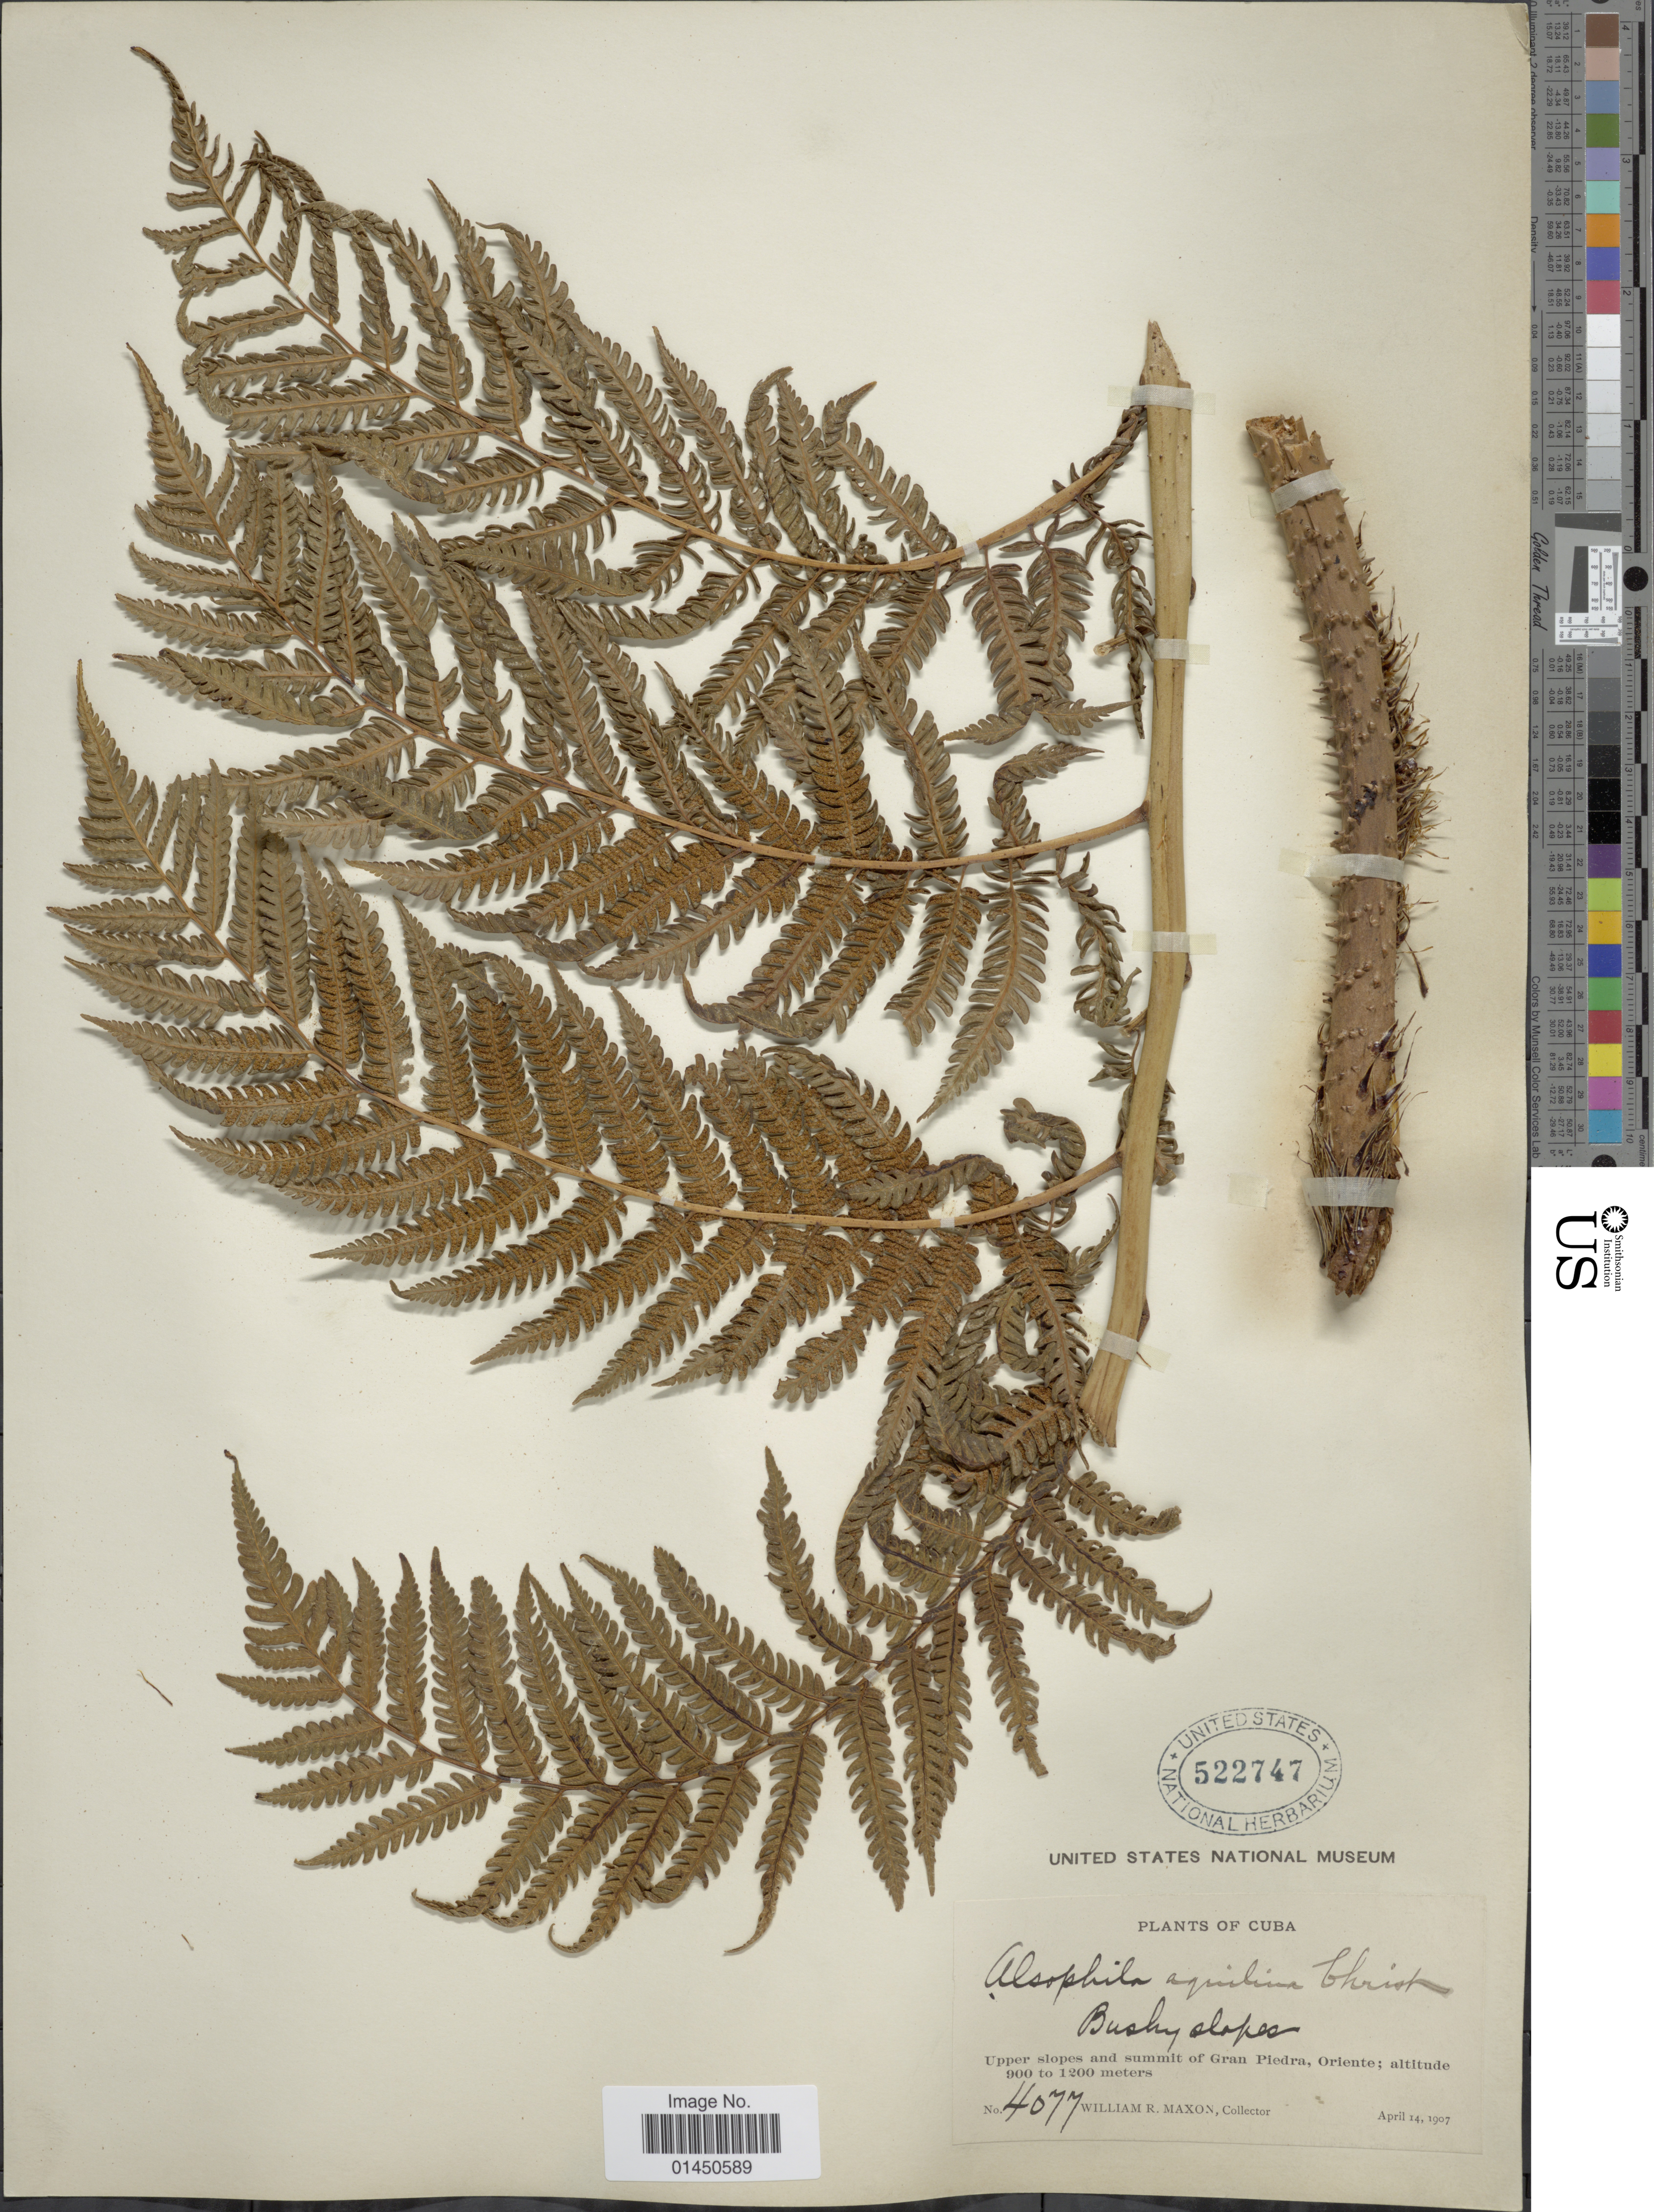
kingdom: Plantae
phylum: Tracheophyta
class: Polypodiopsida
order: Cyatheales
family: Cyatheaceae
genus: Cyathea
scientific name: Cyathea parvula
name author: (Jenman) Domin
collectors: W. R. Maxon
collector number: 4077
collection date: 1907-04-14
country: Cuba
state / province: Oriente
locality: Upper slopes and summit of Gran Piedra, bushy slopes.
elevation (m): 900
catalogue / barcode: US 522747